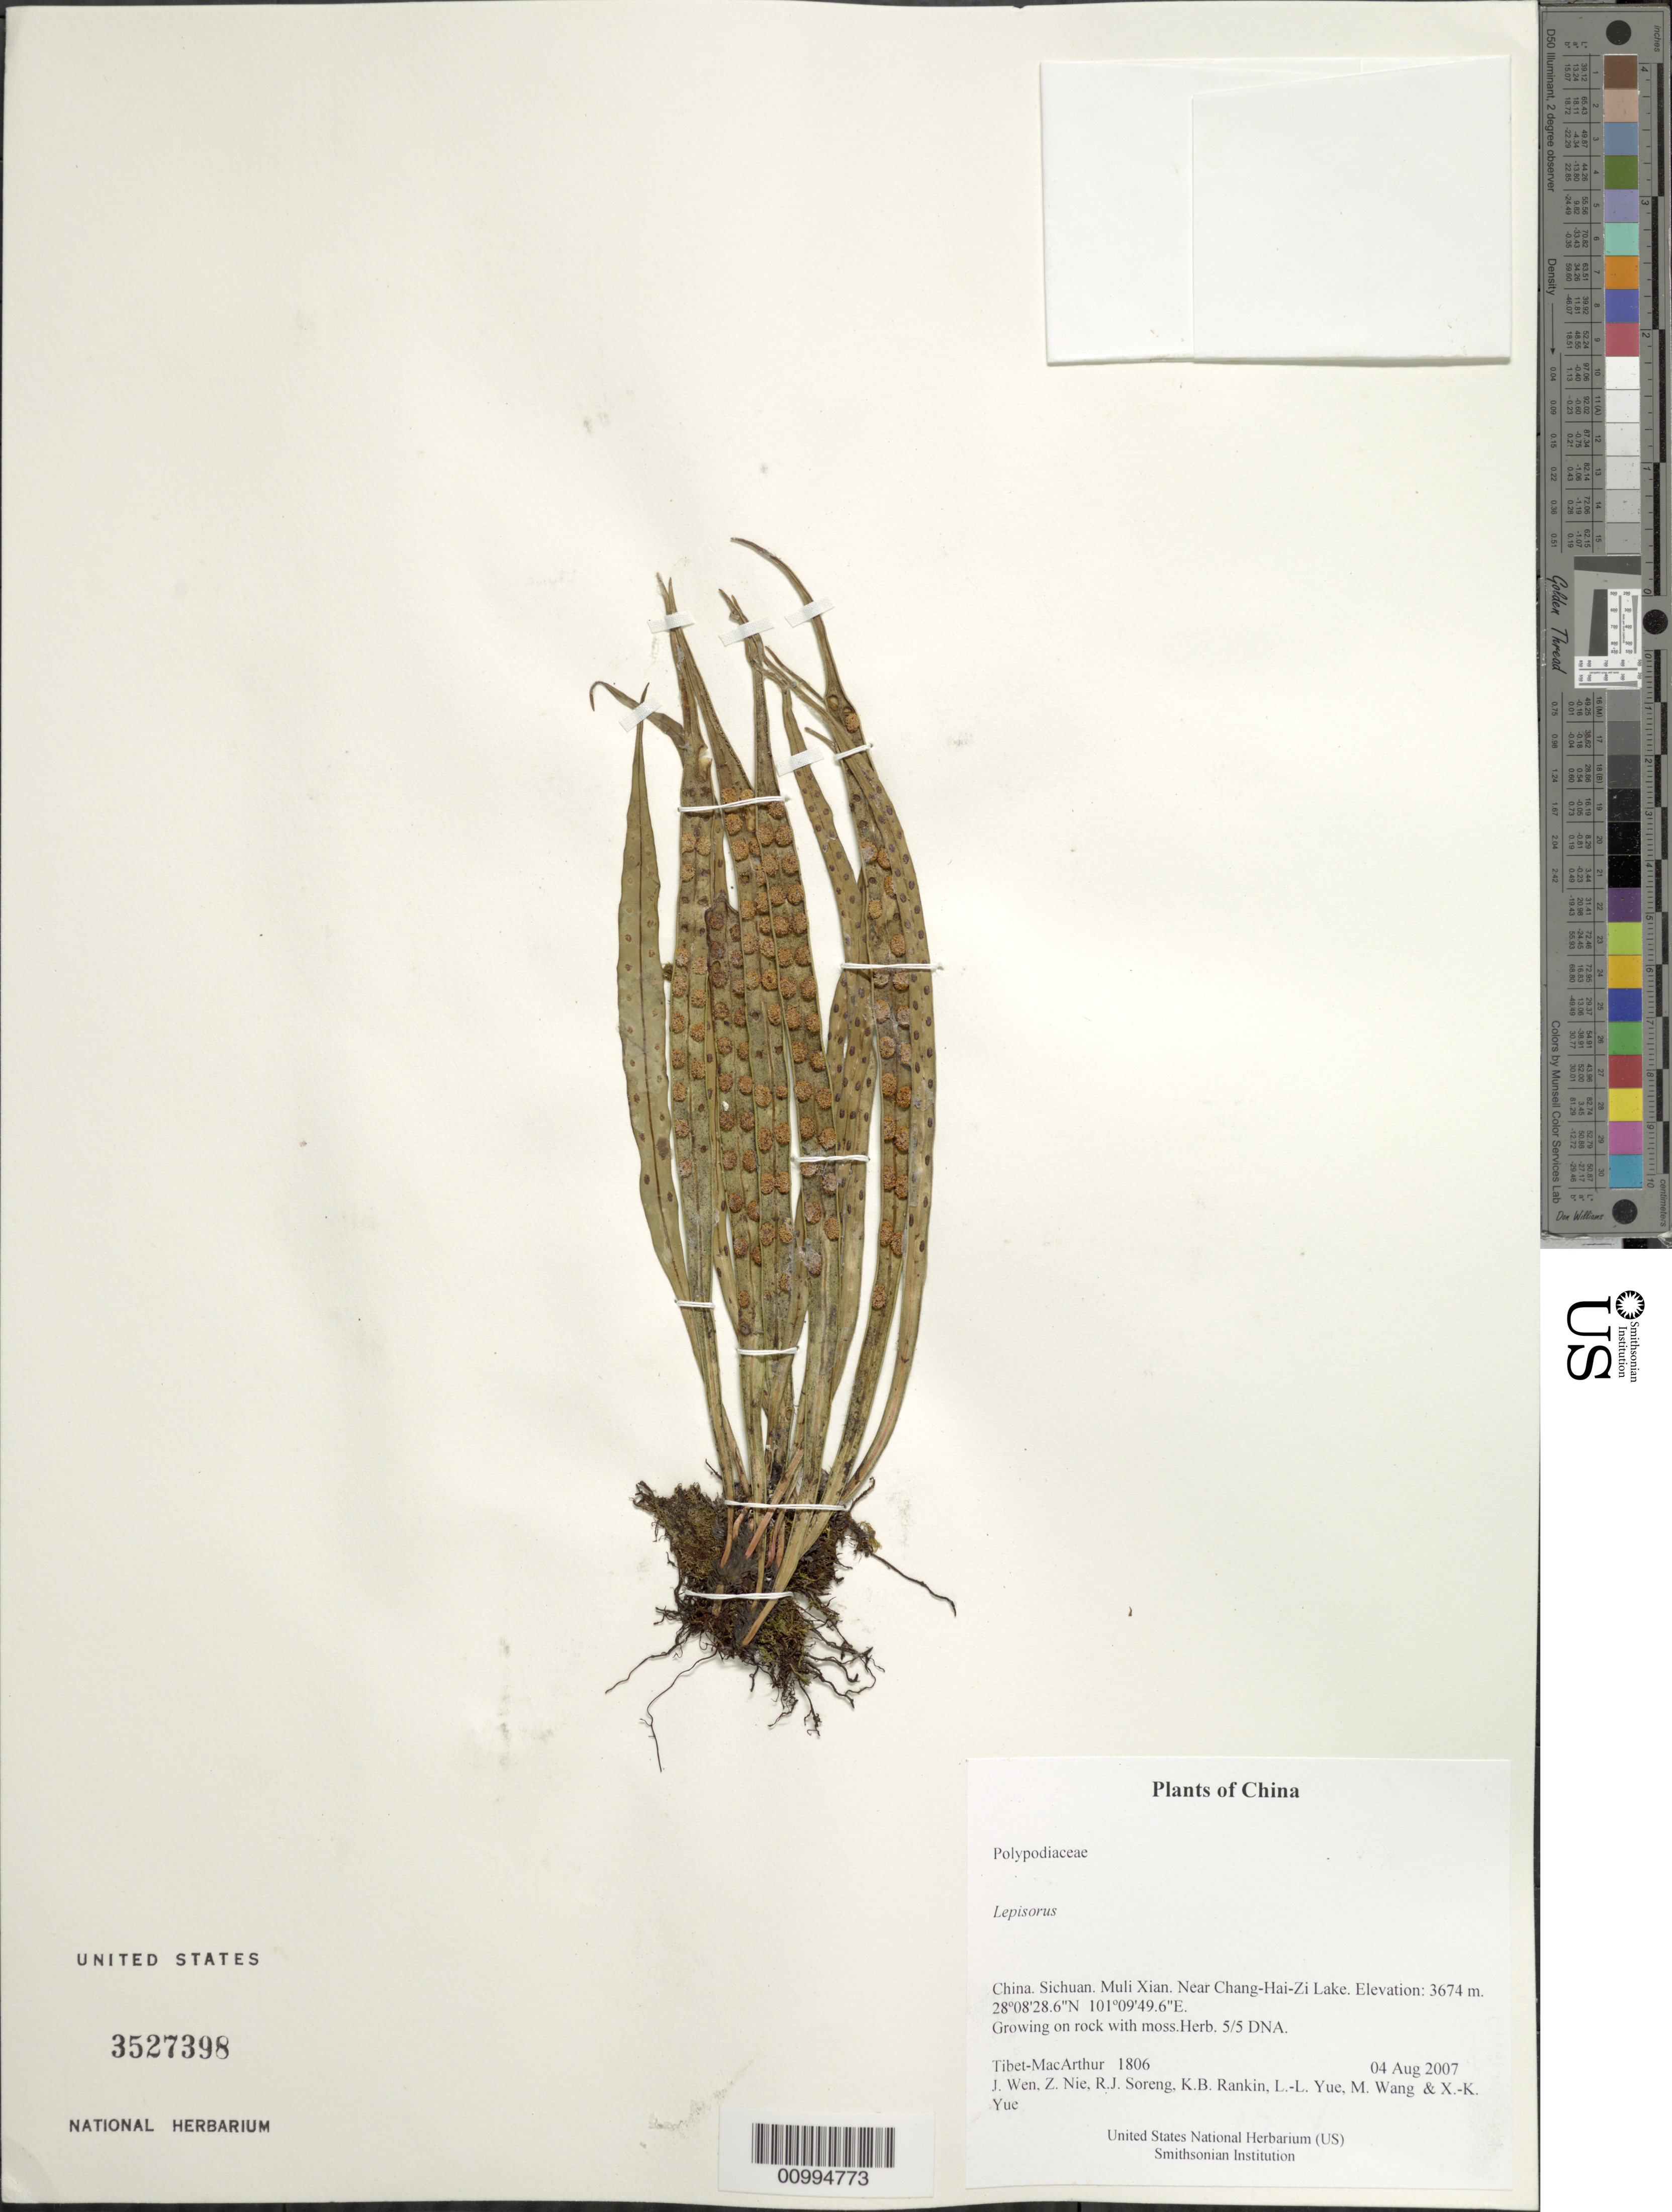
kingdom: Plantae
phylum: Tracheophyta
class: Polypodiopsida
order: Polypodiales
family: Polypodiaceae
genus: Lepisorus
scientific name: Lepisorus sp.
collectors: Tibet-MacArthur, J. Wen, Z. Nie, R. J. Soreng, K. Rankin, L. Yue, M. Wang & X. Yue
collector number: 1806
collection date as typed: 04 Aug 2007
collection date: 2007-08-04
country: China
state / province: Sichuan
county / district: Muli Xian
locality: Near Chang-Hai-Zi Lake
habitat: Growing on rock with moss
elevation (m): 3674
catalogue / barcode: US 3527398